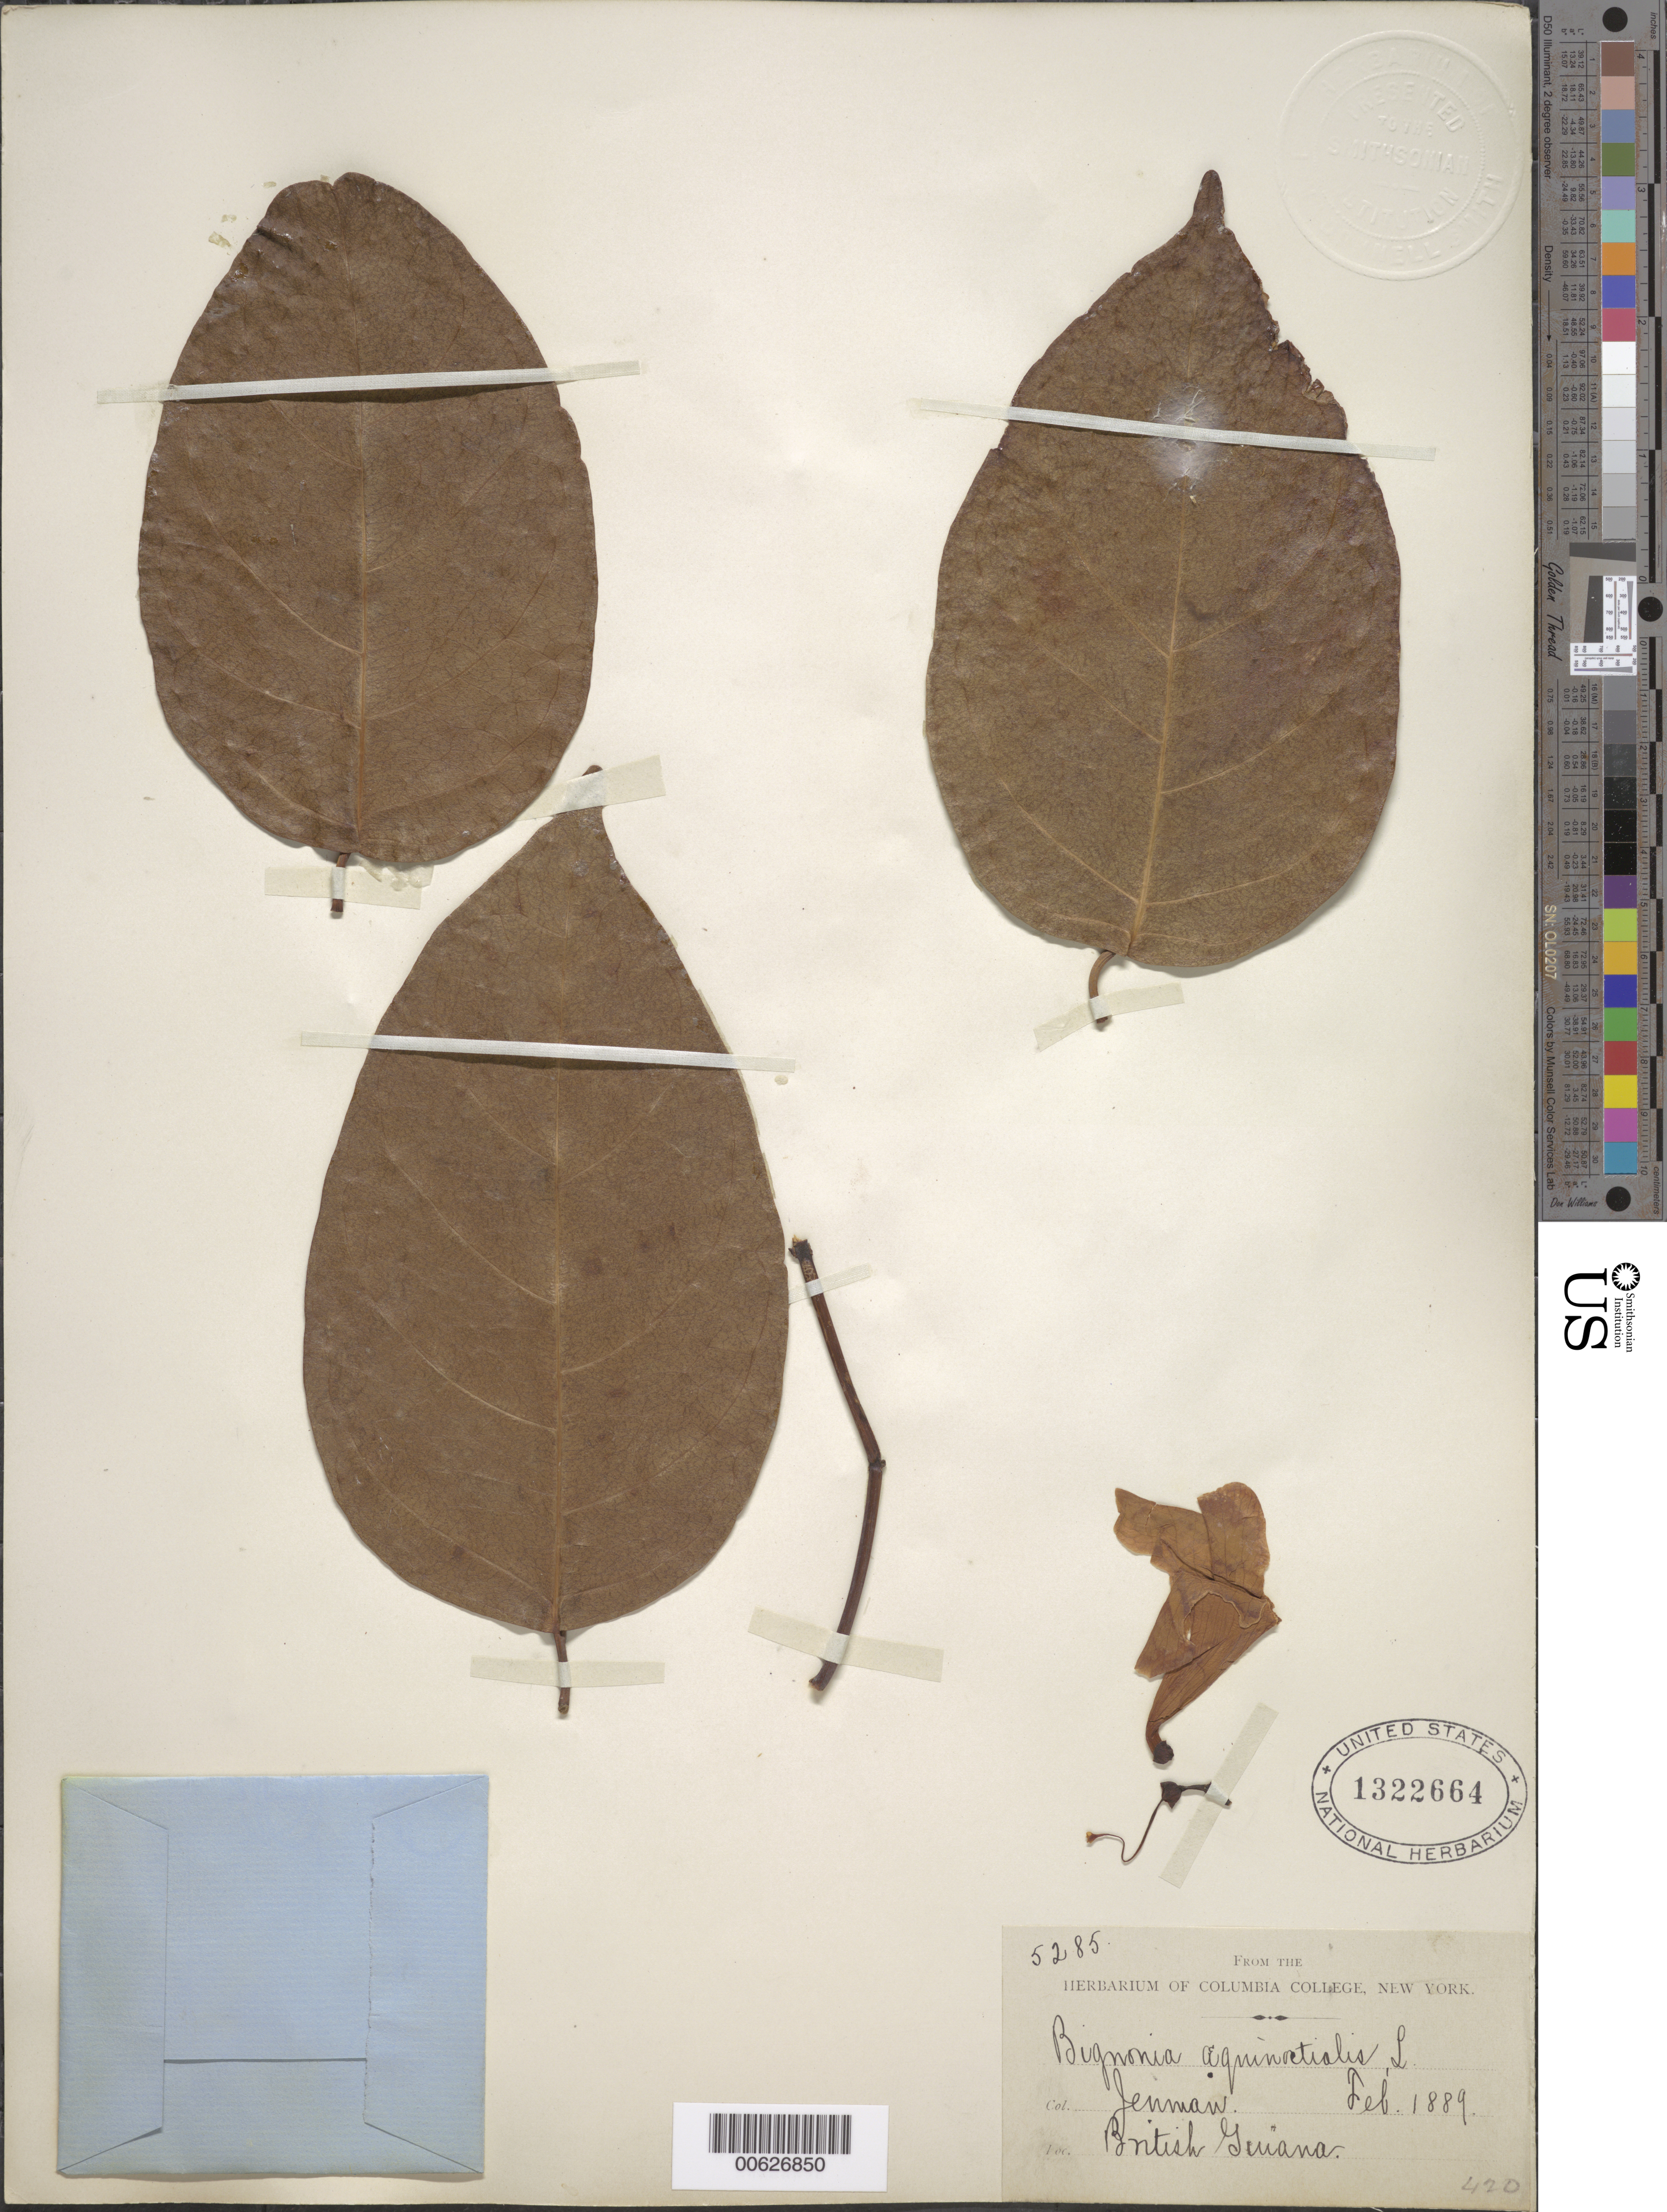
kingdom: Plantae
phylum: Tracheophyta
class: Magnoliopsida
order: Lamiales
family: Bignoniaceae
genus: Bignonia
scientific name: Bignonia aequinoctialis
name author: L.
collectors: G. S. Jenman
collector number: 5285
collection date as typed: February 1889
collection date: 1889-02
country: Guyana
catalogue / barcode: US 1322664